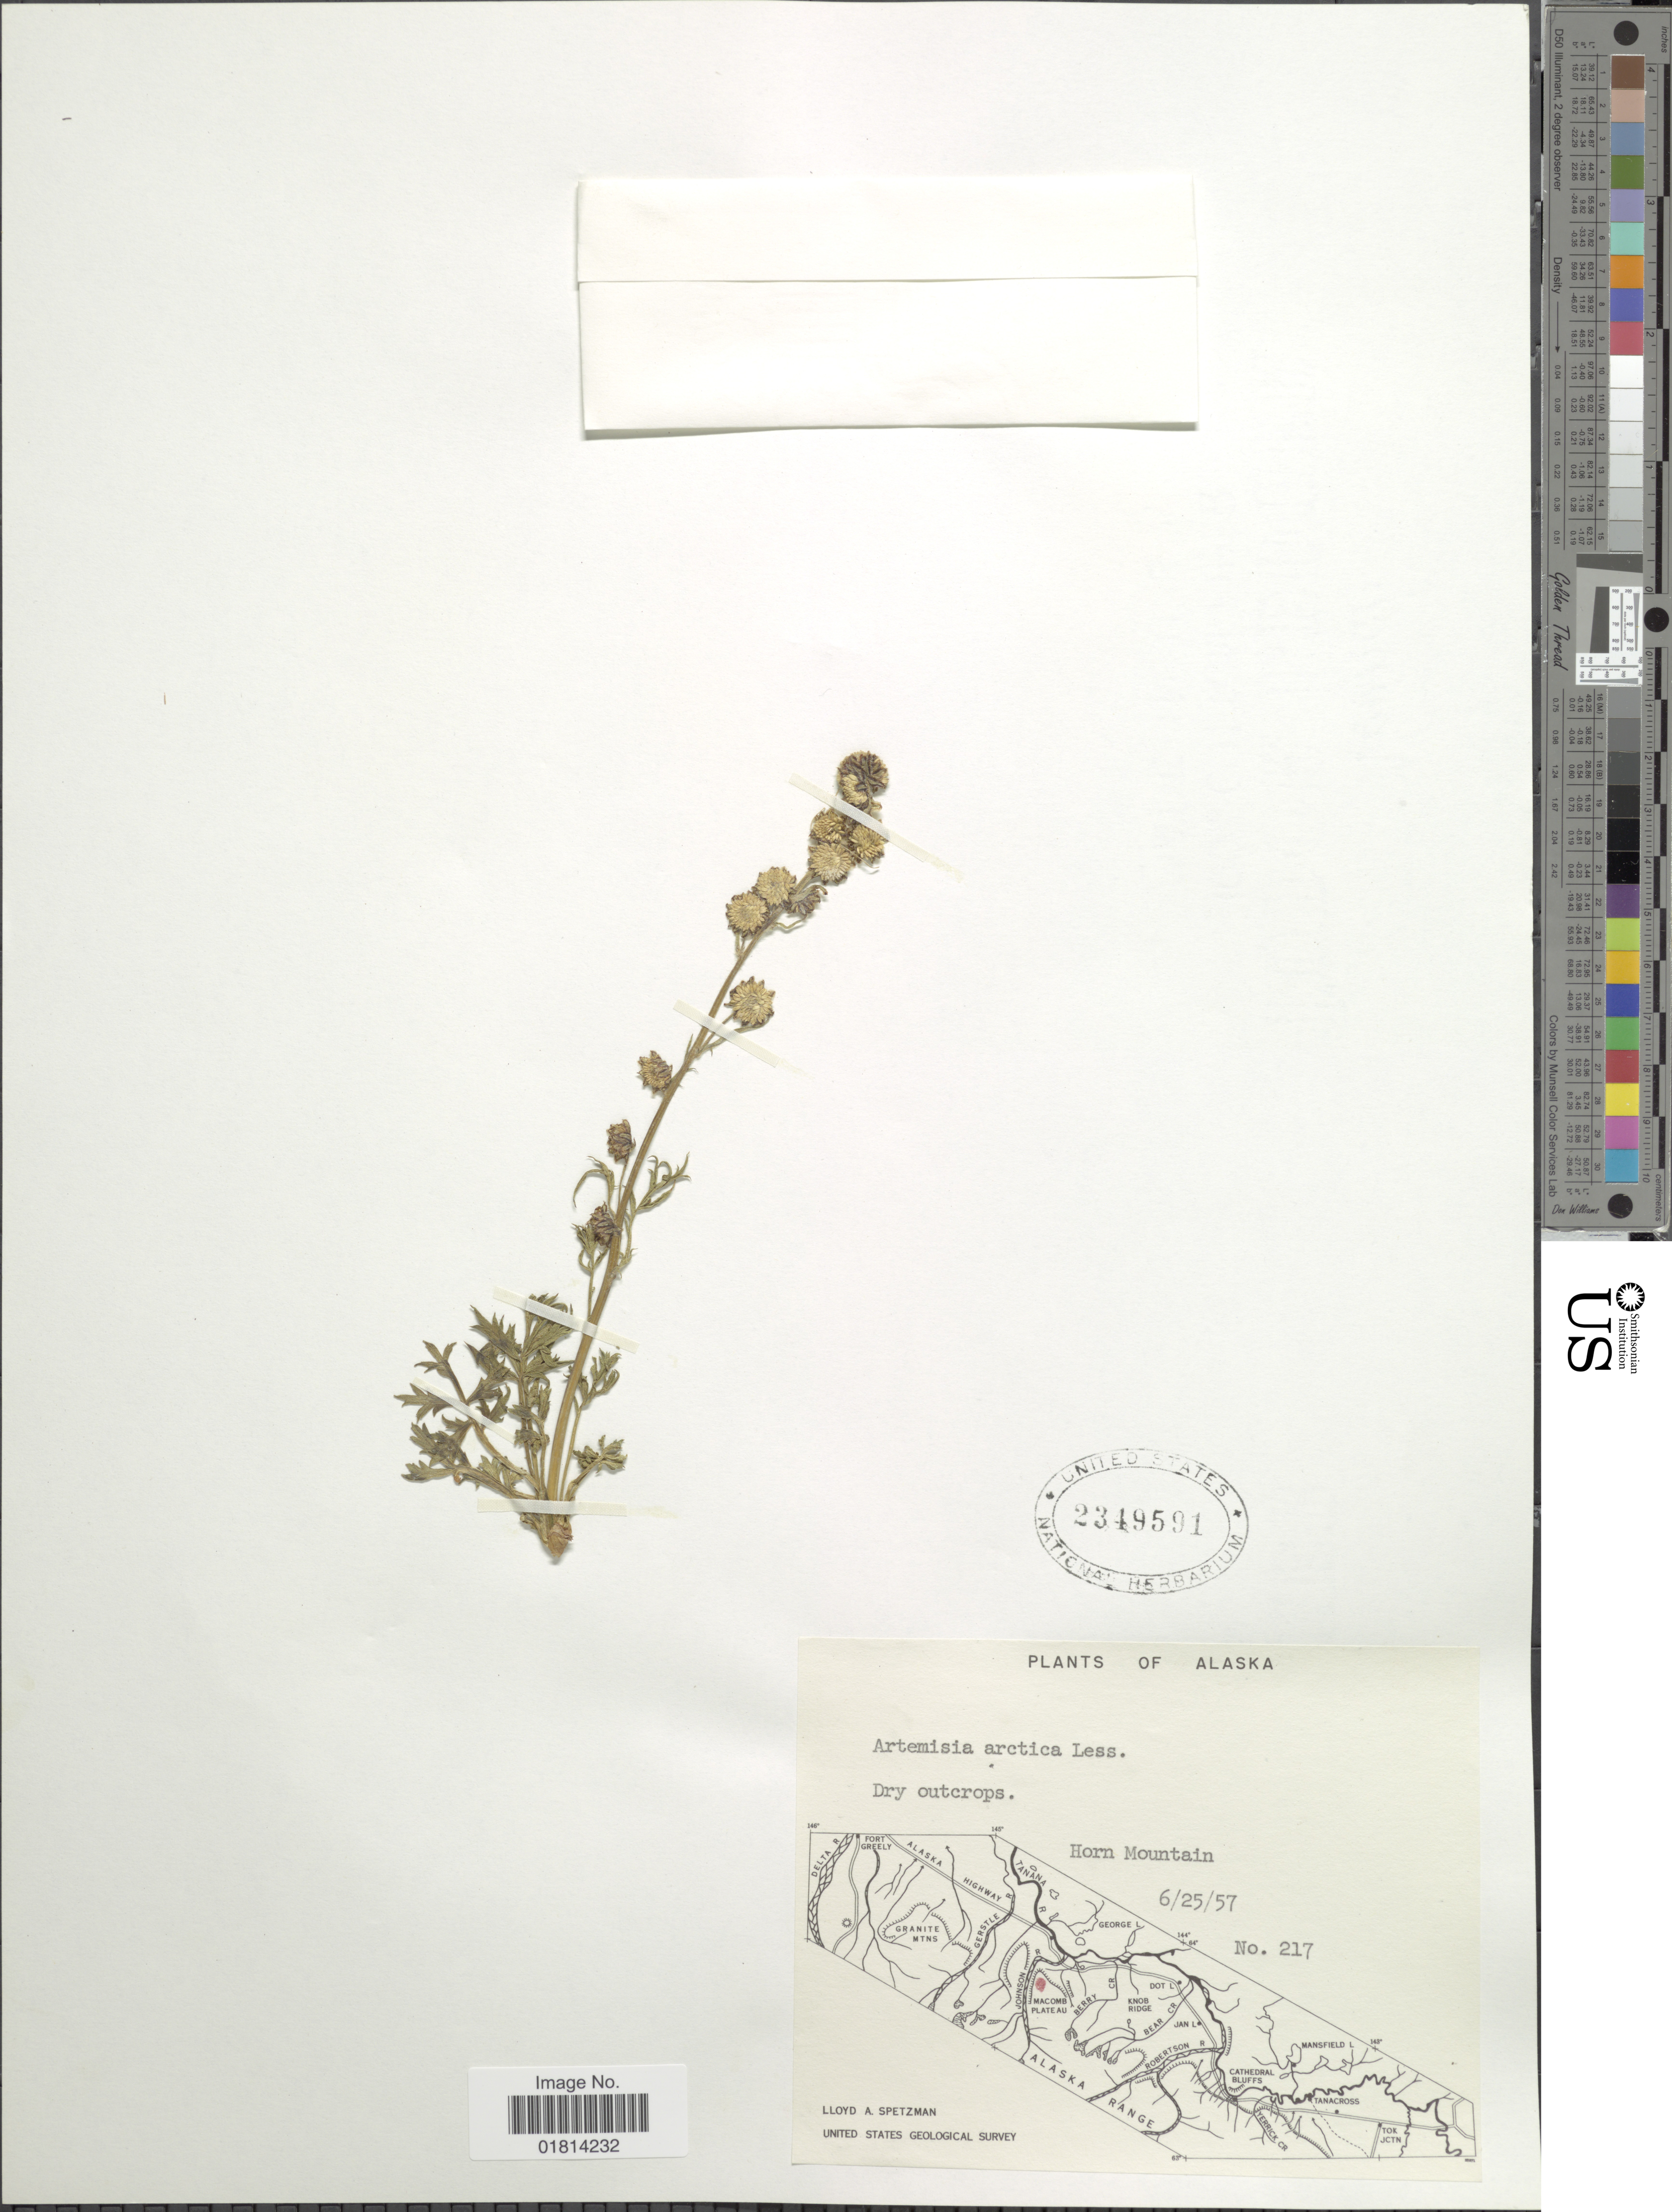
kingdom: Plantae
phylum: Tracheophyta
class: Magnoliopsida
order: Asterales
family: Asteraceae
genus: Artemisia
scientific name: Artemisia arctica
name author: Less.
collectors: L. Spetzman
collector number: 217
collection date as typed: Transcribed d/m/y: 25/6/57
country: United States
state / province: Alaska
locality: Horn Mountain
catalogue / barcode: US 2349591